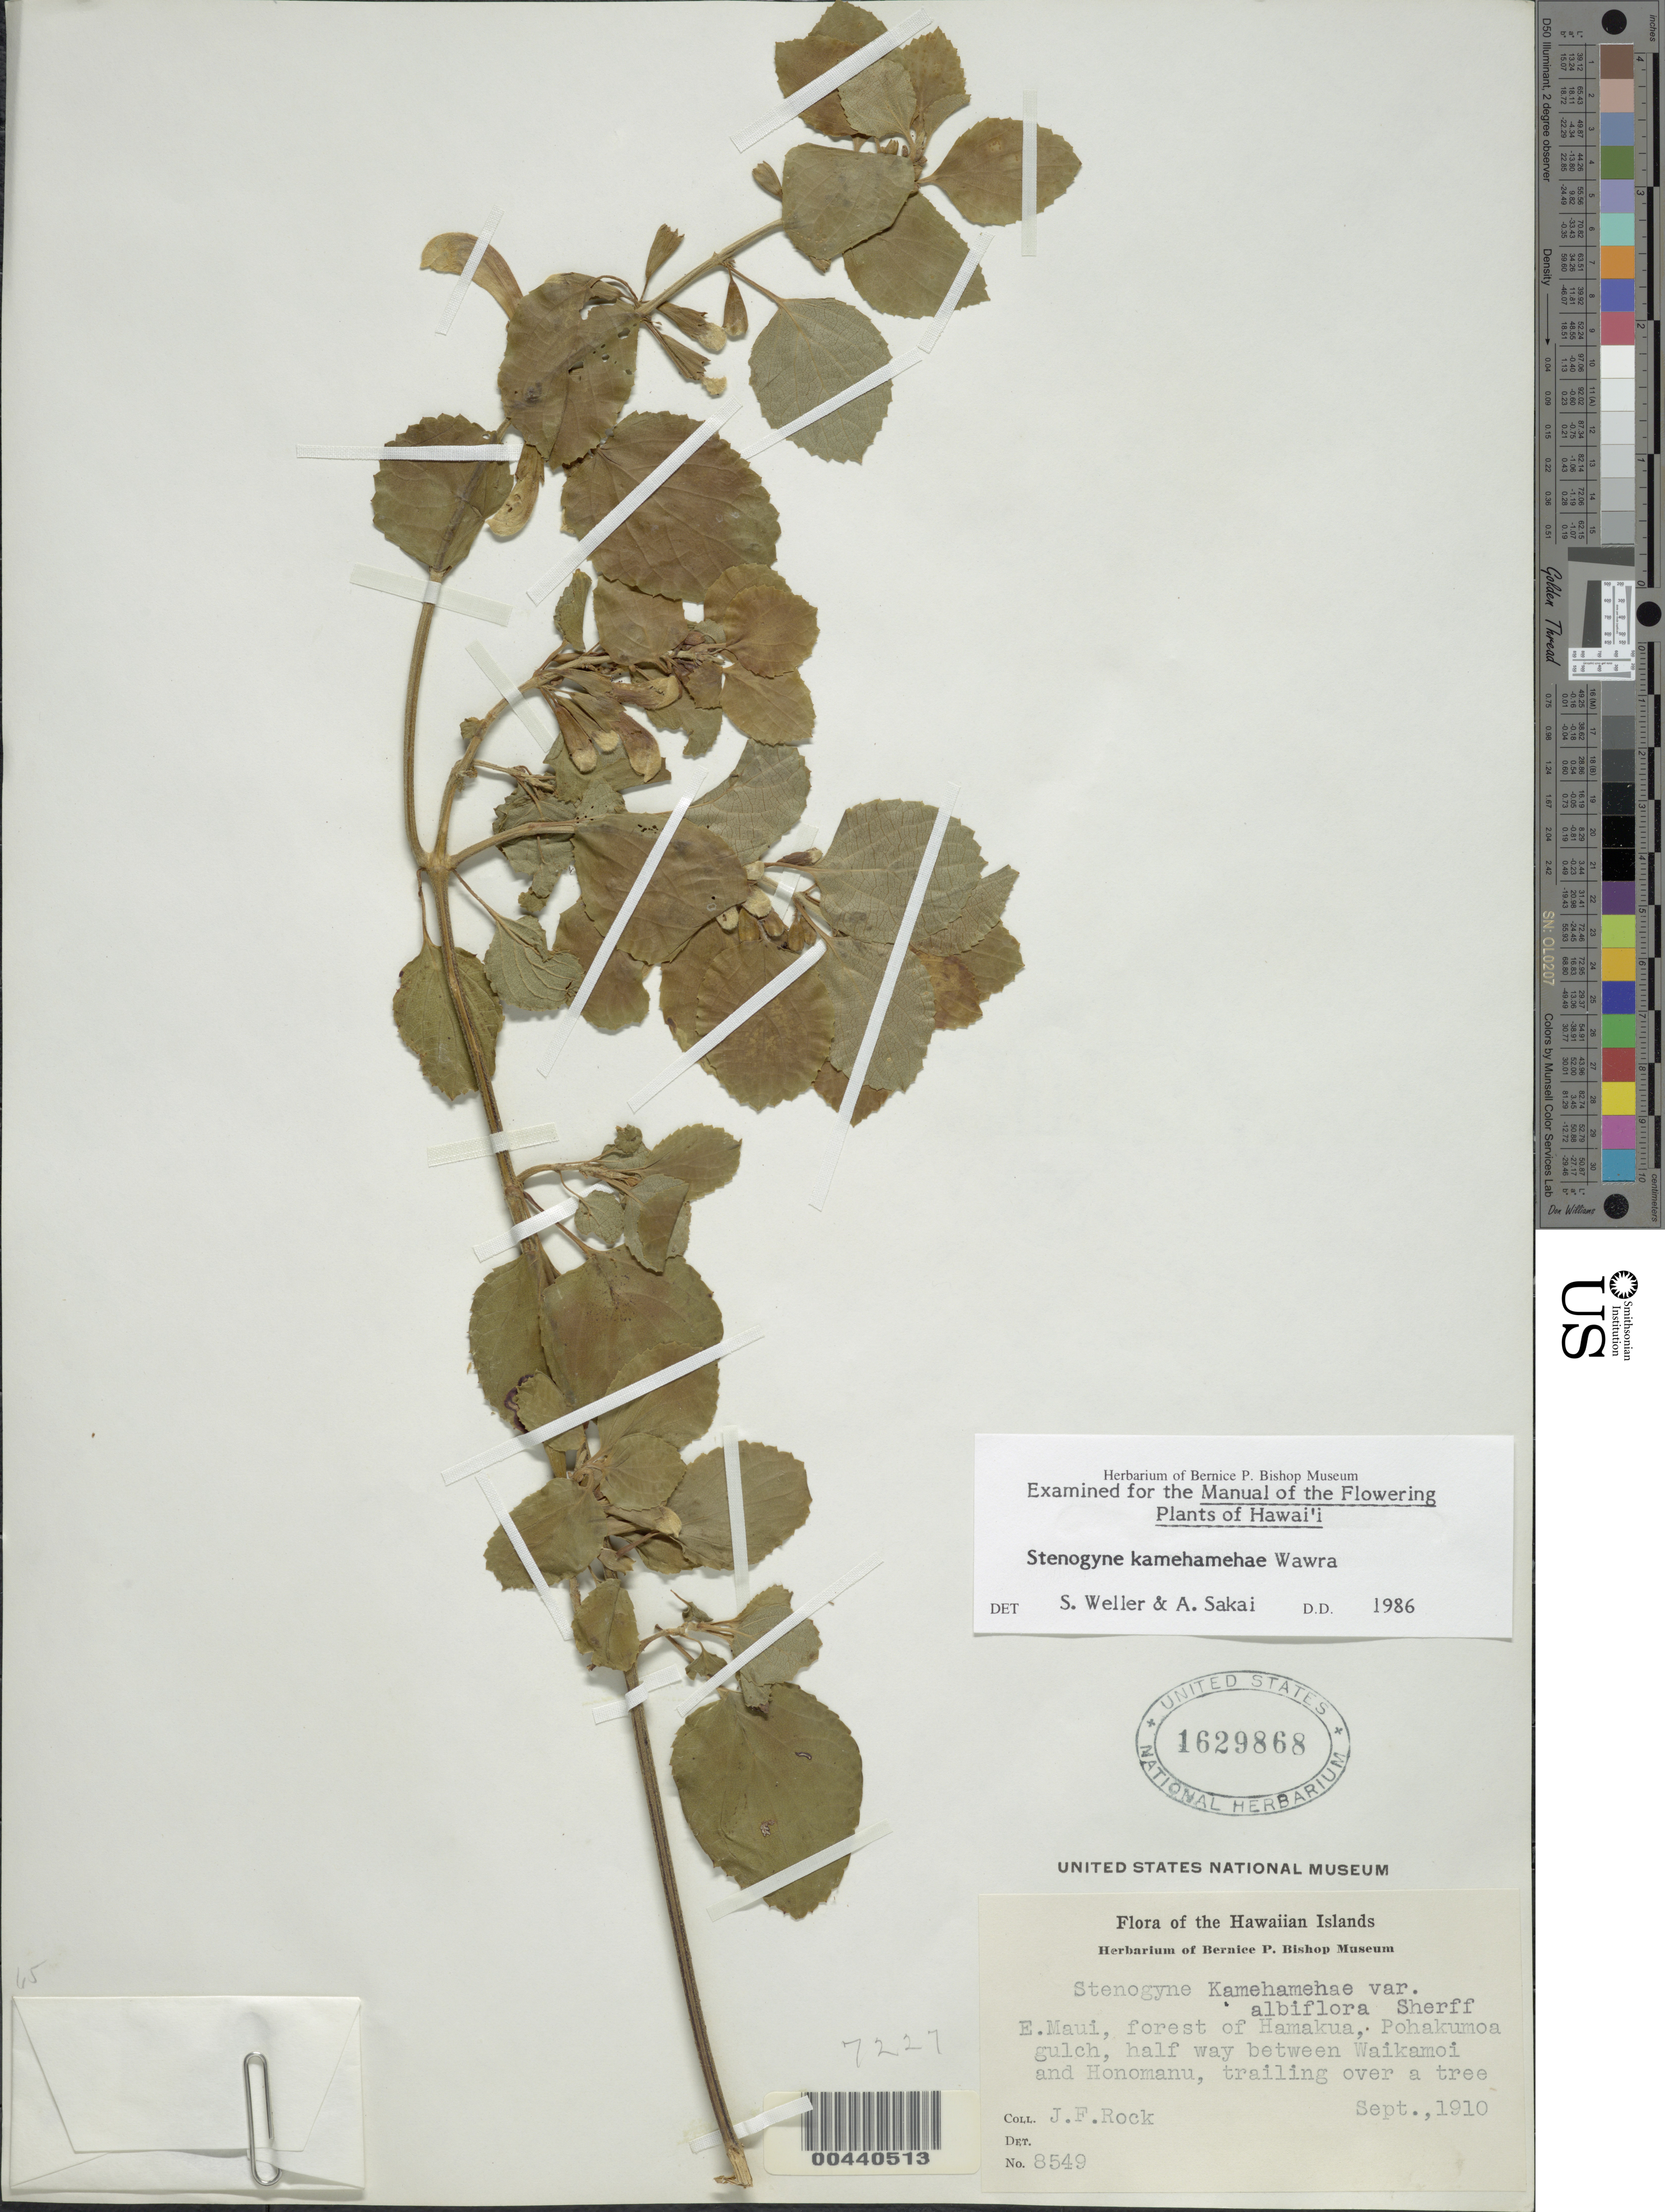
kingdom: Plantae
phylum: Tracheophyta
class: Magnoliopsida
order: Lamiales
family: Lamiaceae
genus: Stenogyne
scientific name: Stenogyne kamehamehae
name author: Wawra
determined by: Weller, Stephen G., (UNITED STATES)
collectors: J. F. Rock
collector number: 8549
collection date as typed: Sep 1910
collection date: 1910-09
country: United States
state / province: Hawaii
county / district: Maui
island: Maui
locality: E Maui, forest of Hamakua, Pohakumoa gulch, half way between Waikamoi and Honomanu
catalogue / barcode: US 1629868